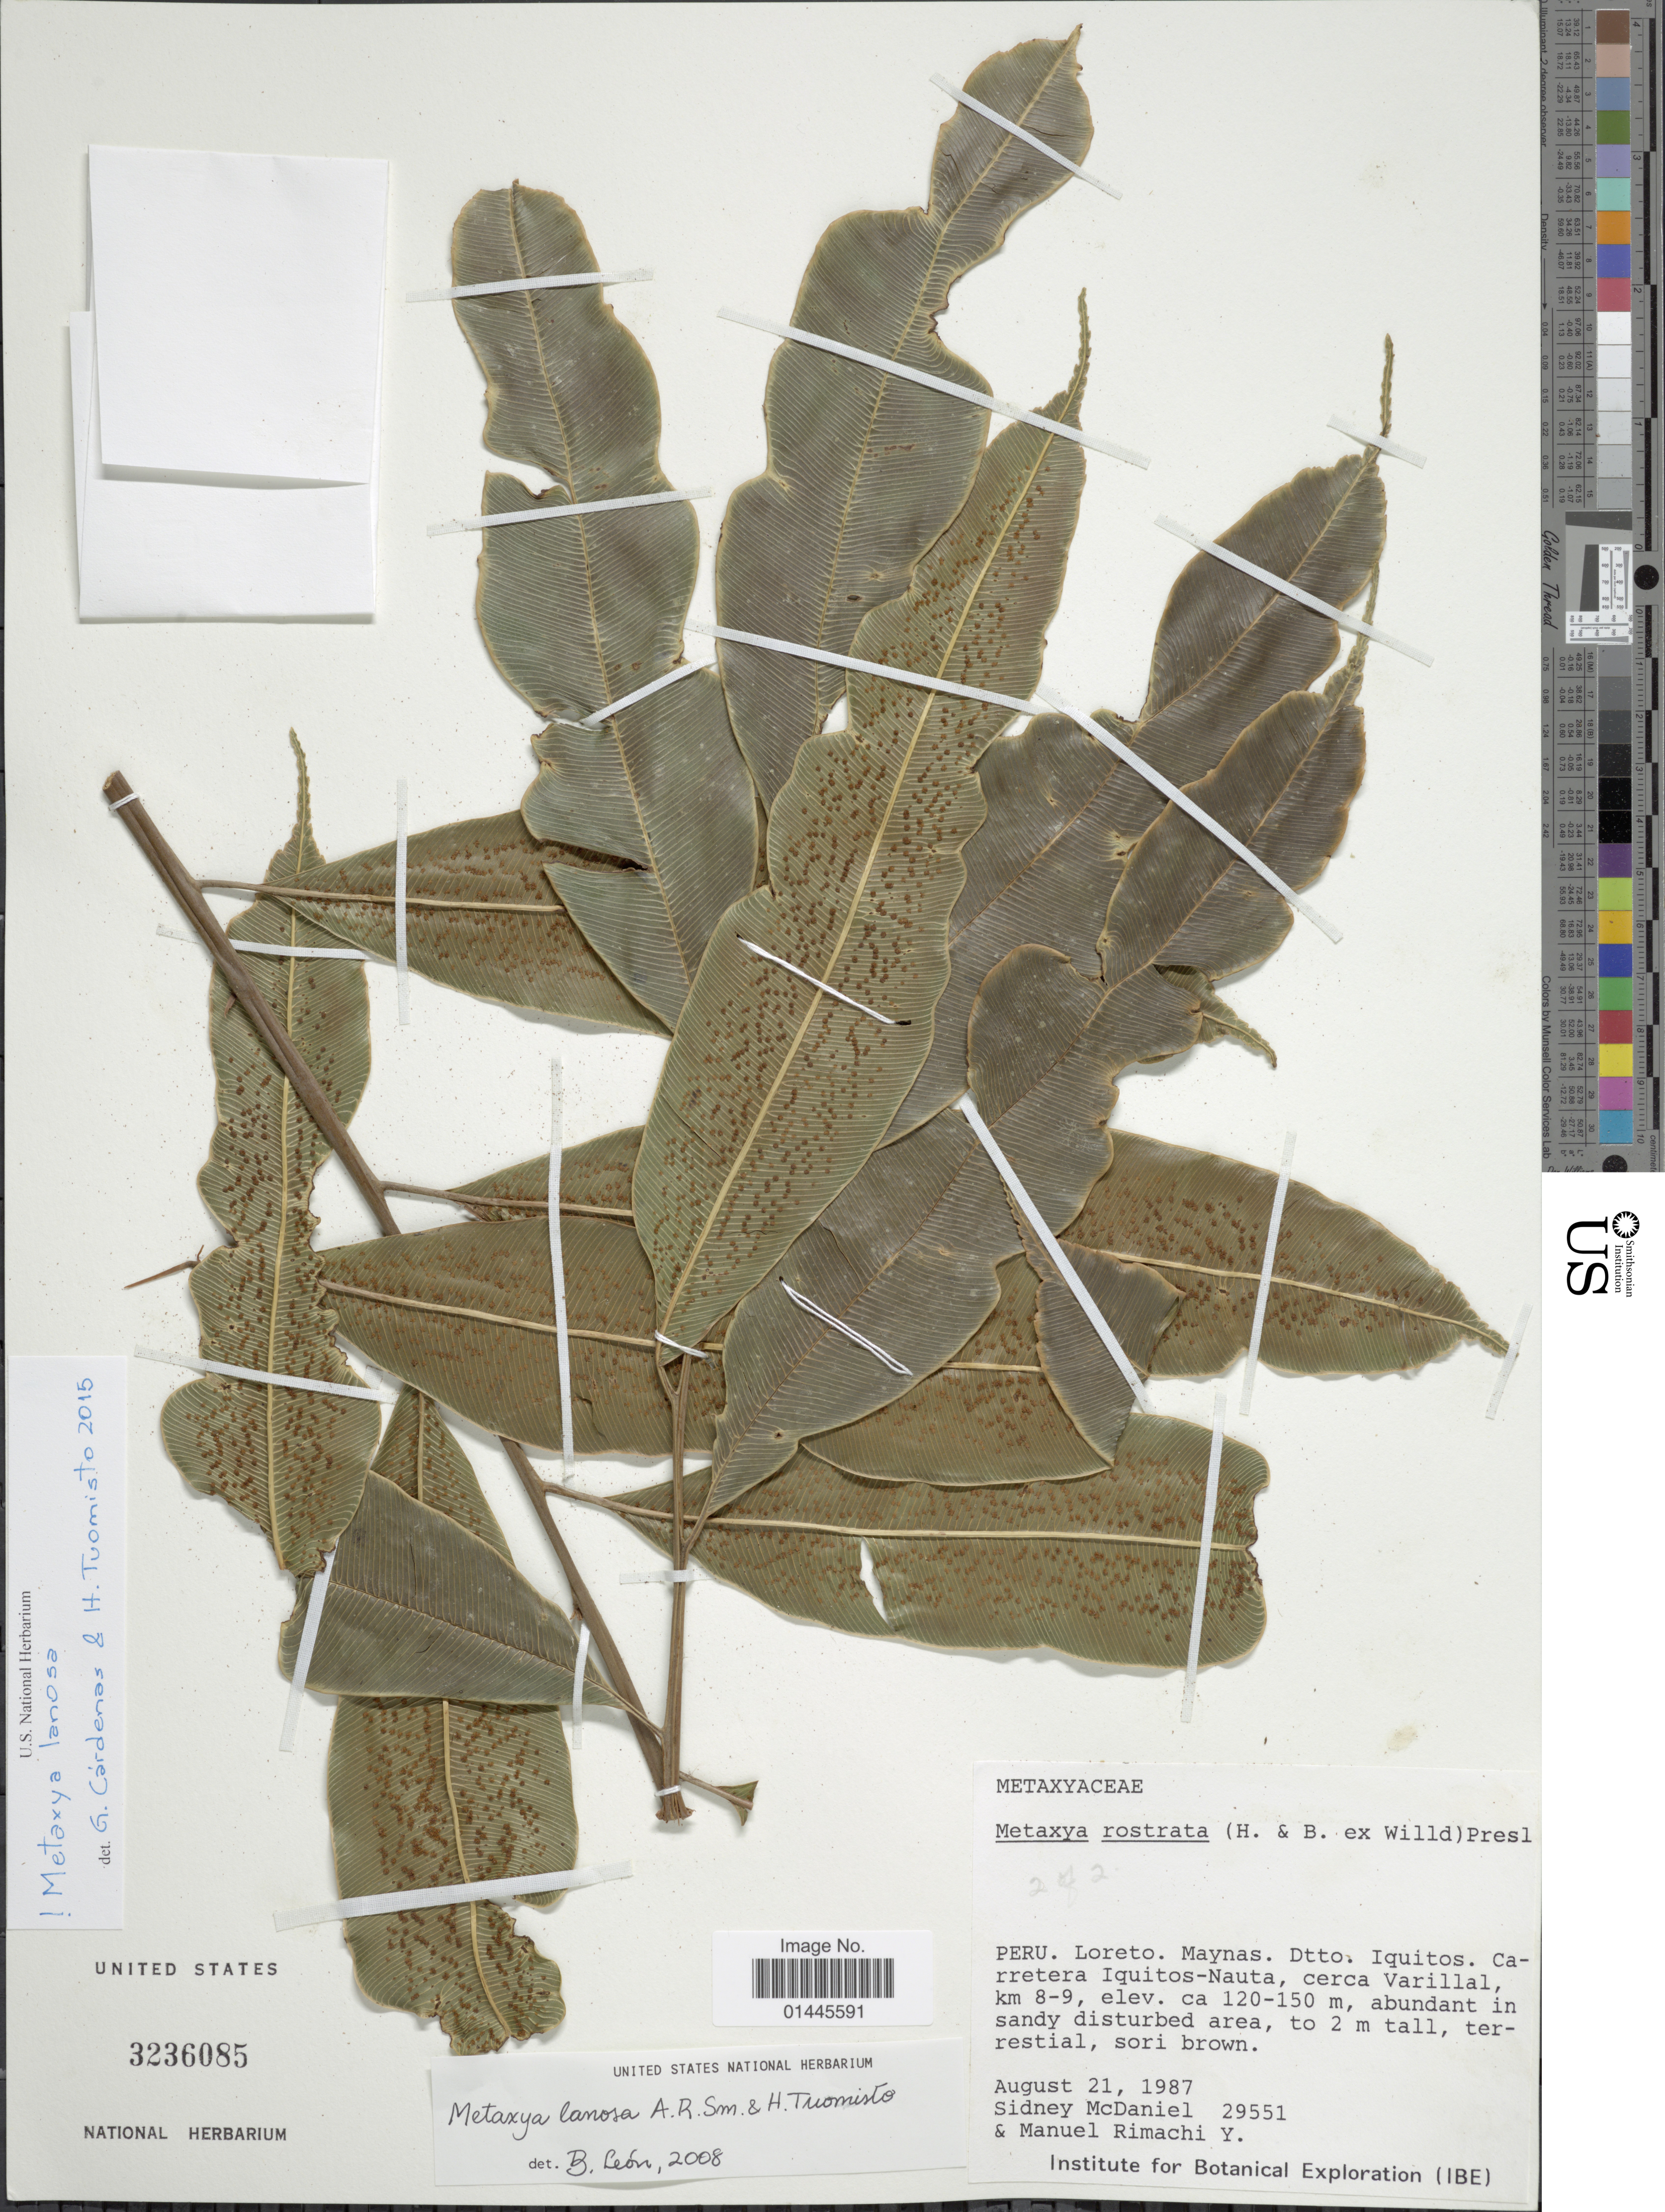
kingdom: Plantae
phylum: Tracheophyta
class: Polypodiopsida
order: Cyatheales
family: Metaxyaceae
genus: Metaxya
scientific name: Metaxya lanosa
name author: A.R. Sm.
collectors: S. McDaniel & M. Rimachi Y.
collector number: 29551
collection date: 1987-08-21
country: Peru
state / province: Loreto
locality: Maynas, Dtto. Iquitos, Carretera Iquitos-Nauta, cerca Carillal, km 8-9.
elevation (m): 120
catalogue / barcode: US 3236085